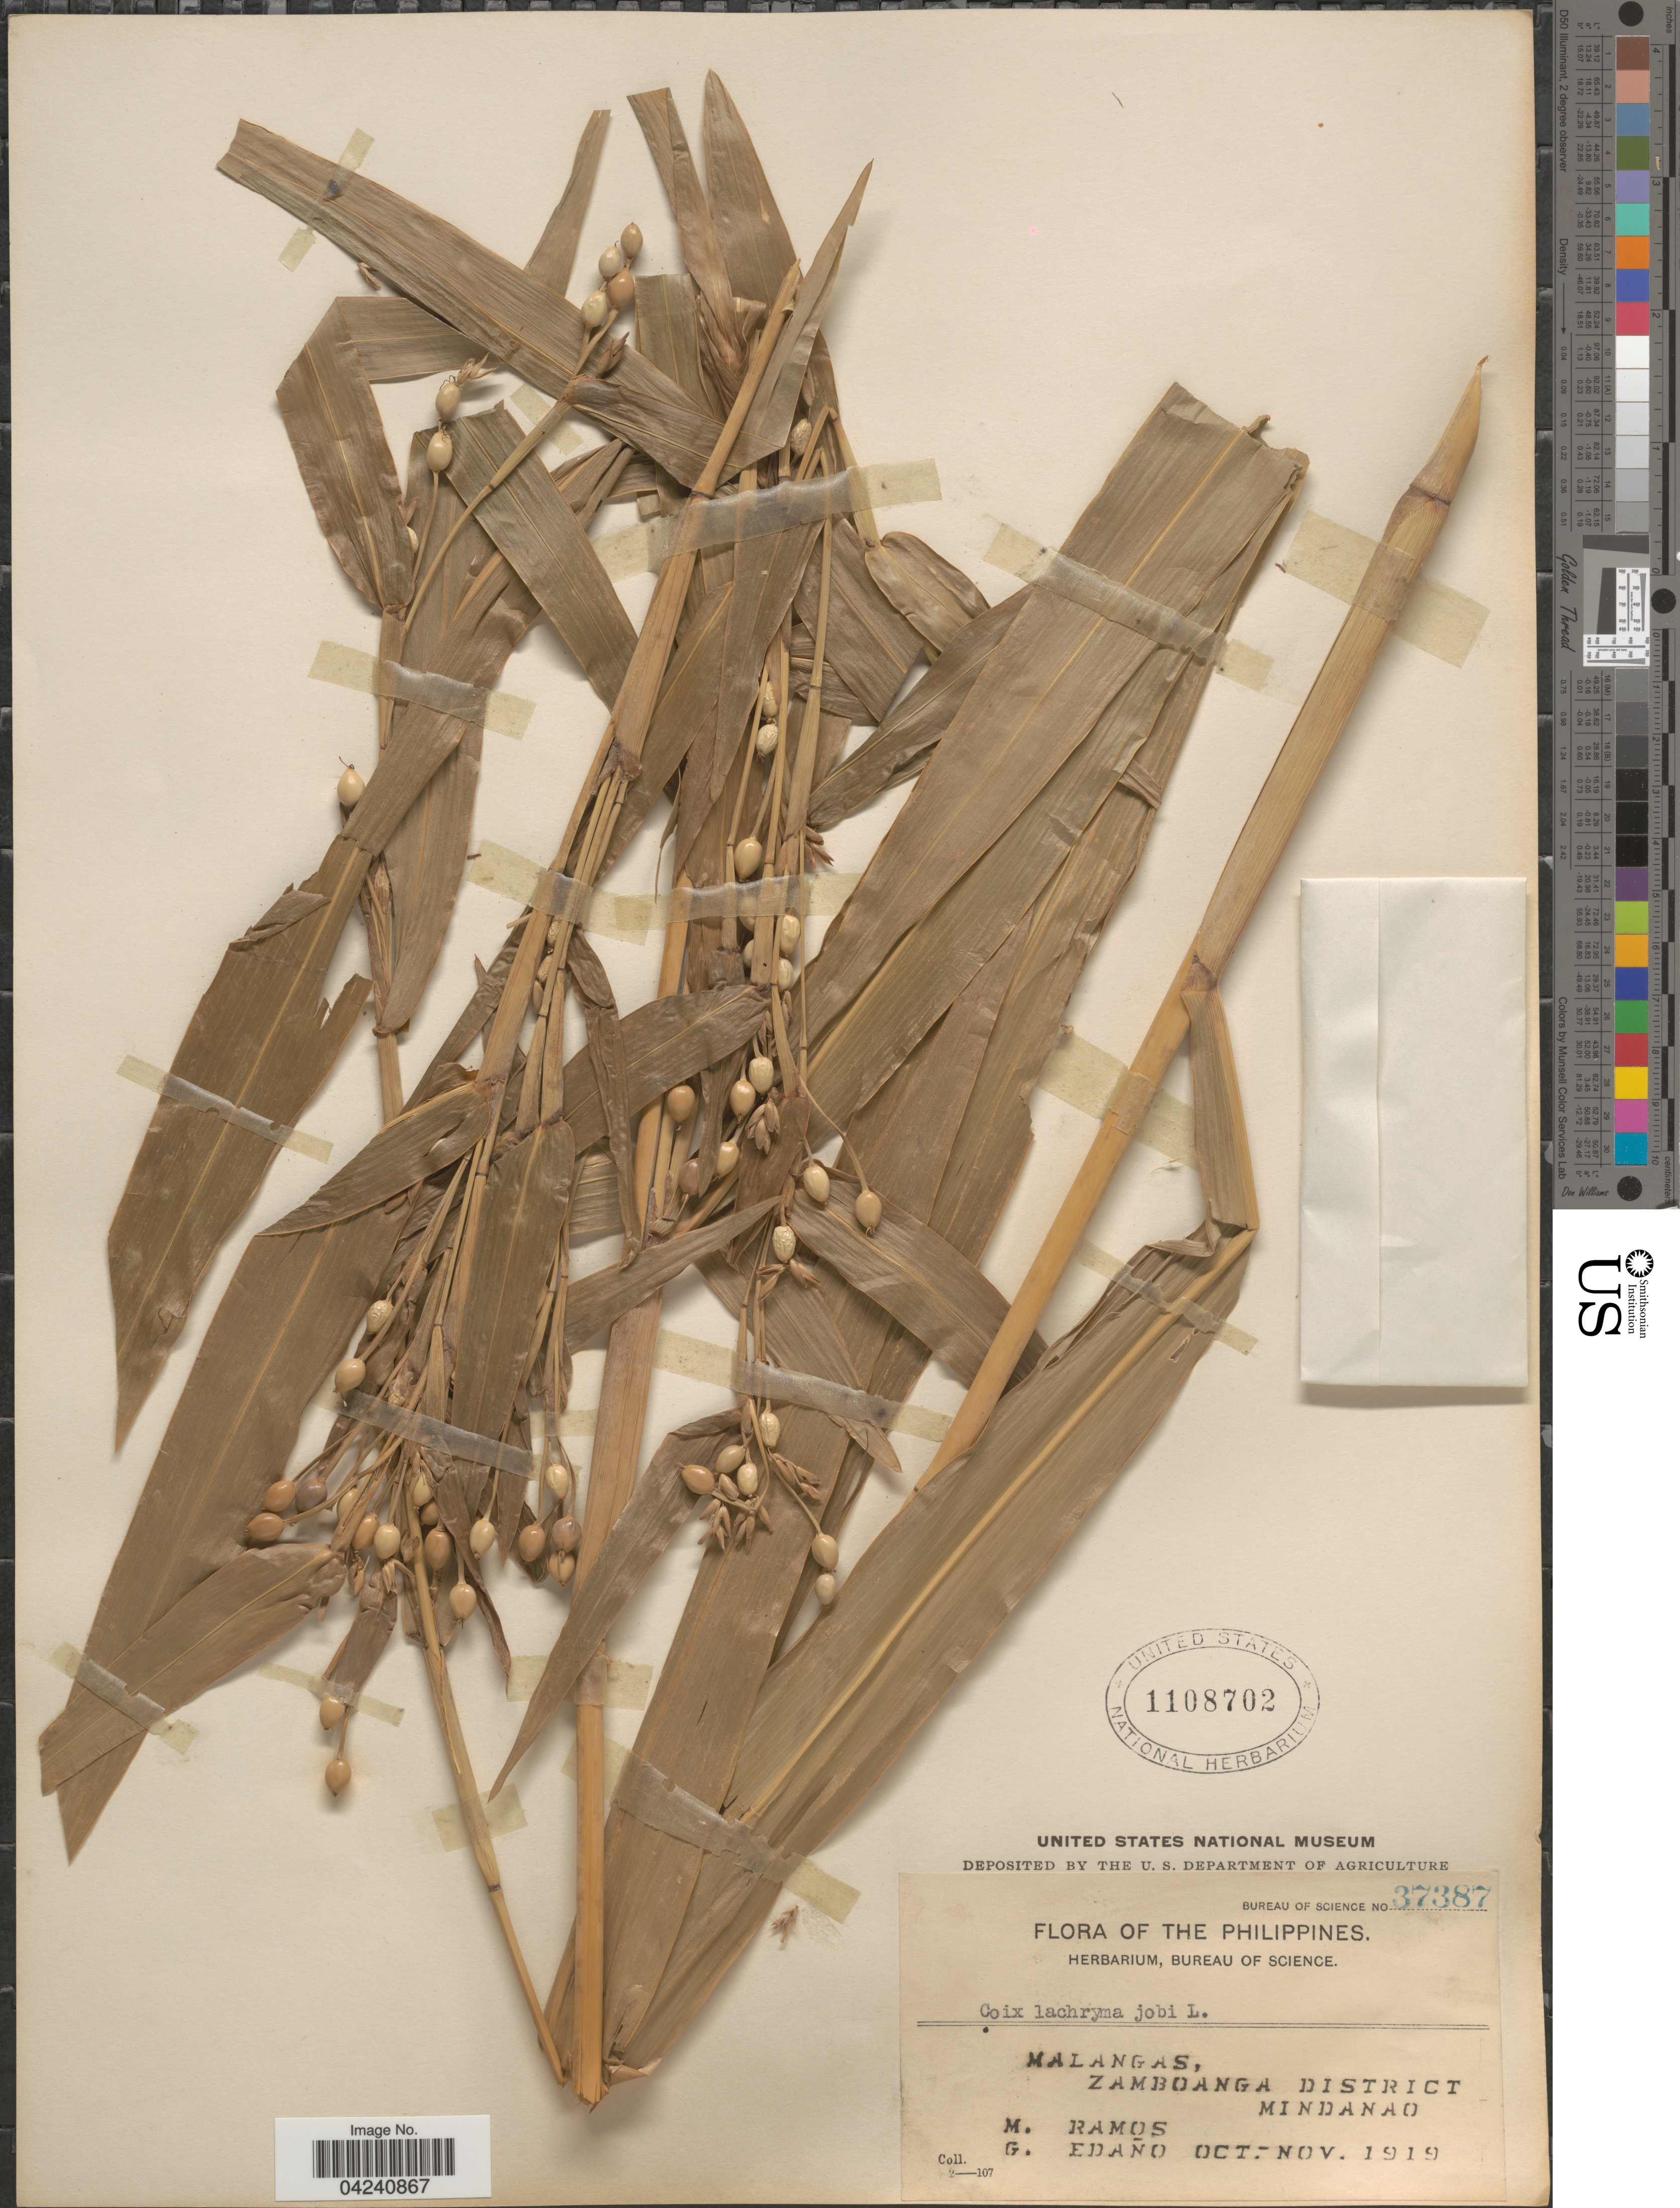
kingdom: Plantae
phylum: Tracheophyta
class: Liliopsida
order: Poales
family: Poaceae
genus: Coix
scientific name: Coix lacryma-jobi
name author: L.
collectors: M. Ramos & G. Edaño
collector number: Bureau of Science 37387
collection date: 1919-10/1919-11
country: Philippines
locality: Malangas, Zamboanga District. Mindanao.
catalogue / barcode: US 1108702